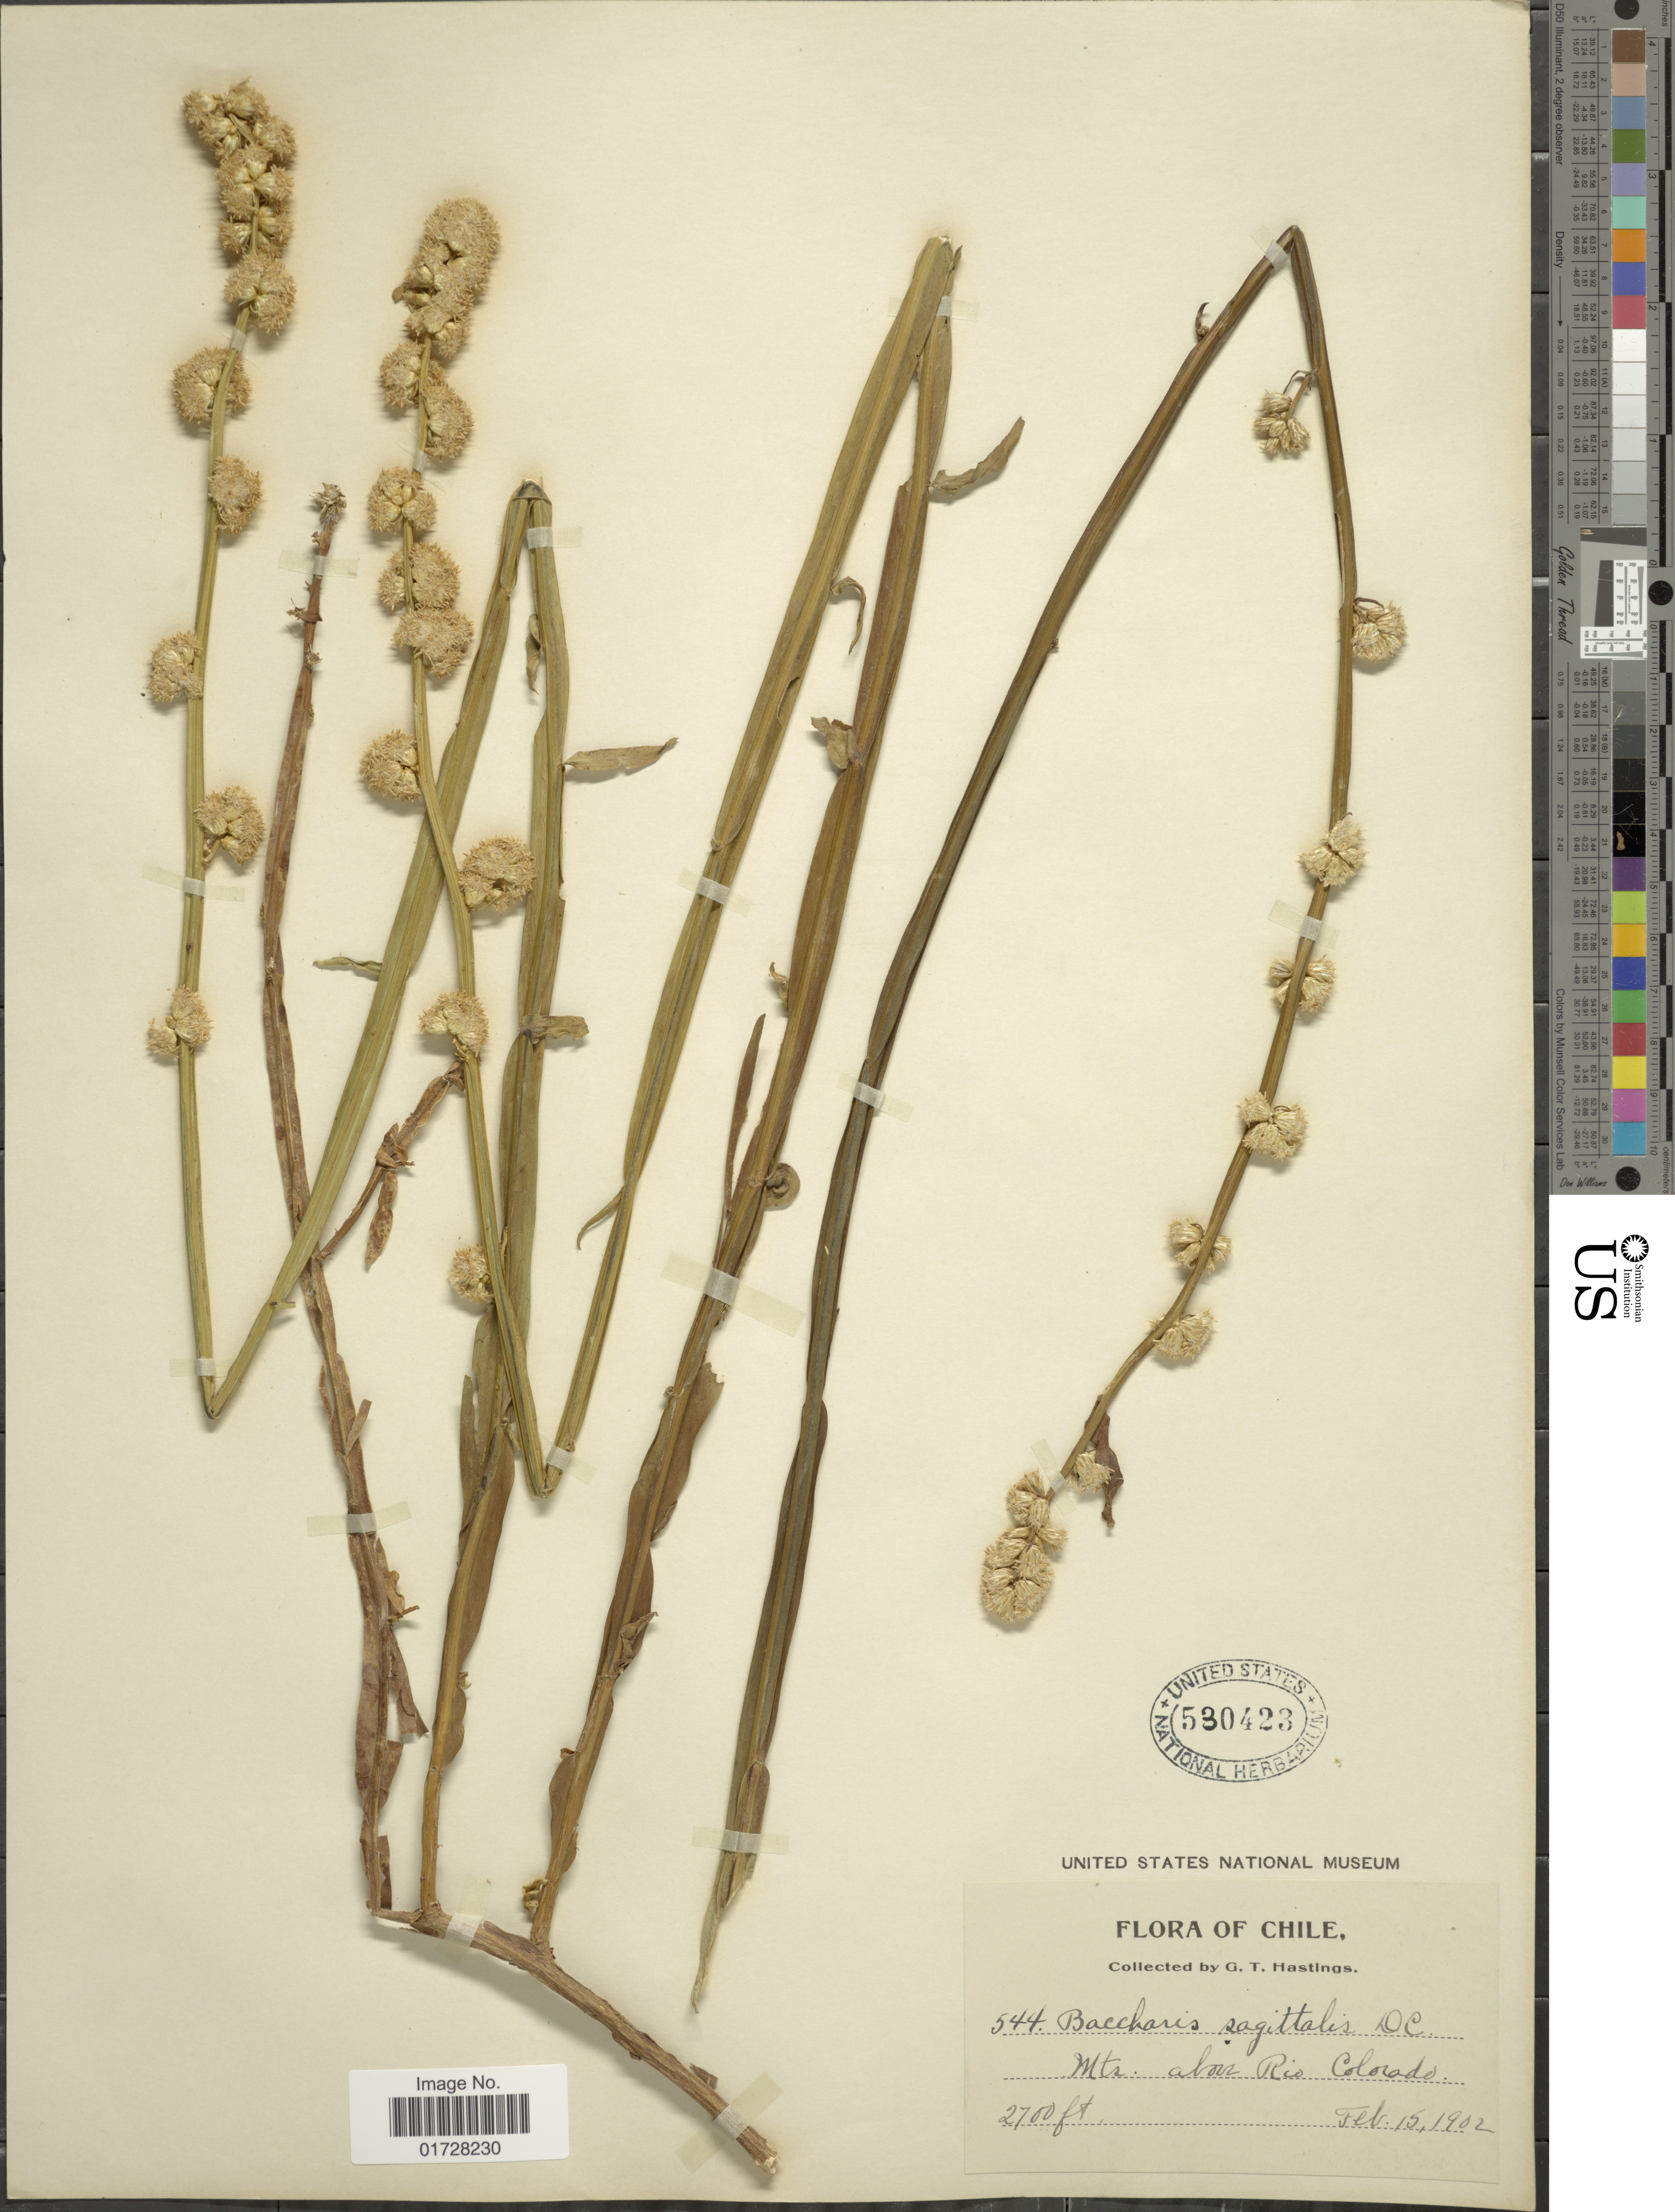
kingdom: Plantae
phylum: Tracheophyta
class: Magnoliopsida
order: Asterales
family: Asteraceae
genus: Baccharis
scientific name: Baccharis sagittalis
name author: (Less.) DC.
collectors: G. Hastings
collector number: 544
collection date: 1902-02-15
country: Chile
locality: Mts. above Rio Colorado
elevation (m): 823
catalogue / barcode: US 530423